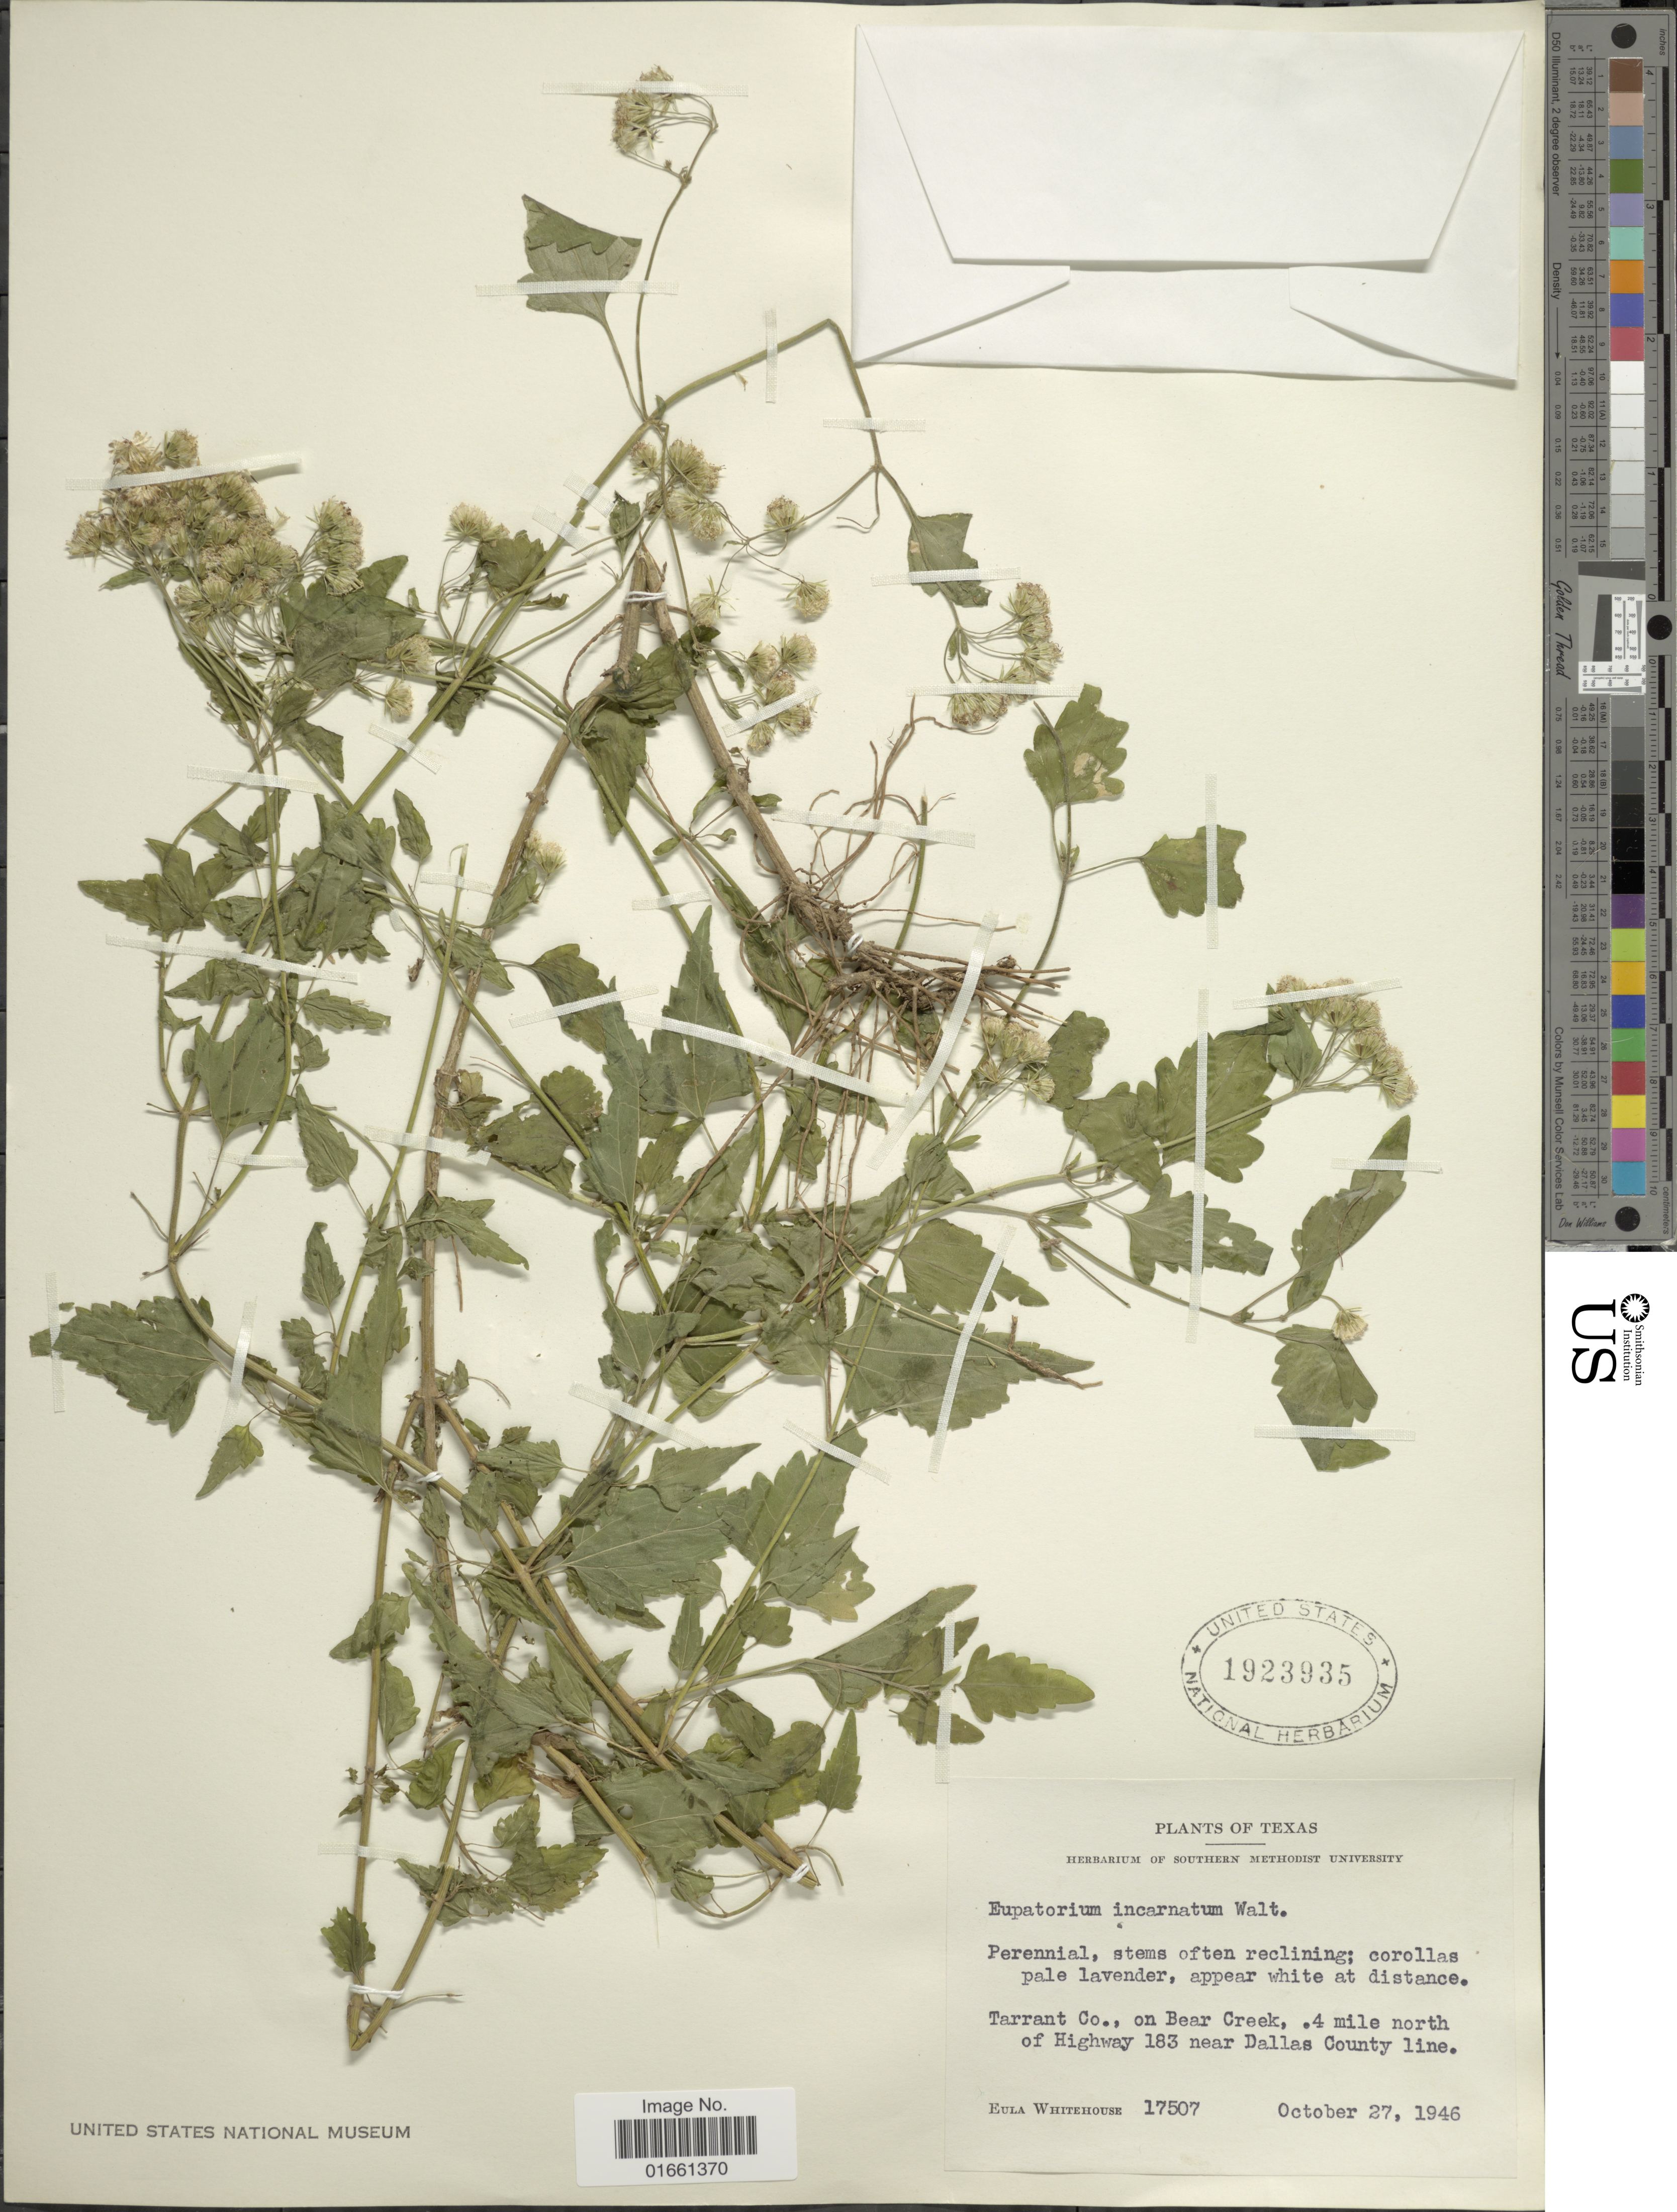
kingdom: Plantae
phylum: Tracheophyta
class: Magnoliopsida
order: Asterales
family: Asteraceae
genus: Fleischmannia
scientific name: Fleischmannia incarnata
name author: (Walter) R.M. King & H. Rob.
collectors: E. Whitehouse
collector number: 17507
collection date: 1946-10-27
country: United States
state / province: Texas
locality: Tarrant Co., on Bear Creek, 4 mile north of Highway 183 near Dallas County line.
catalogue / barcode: US 1923935